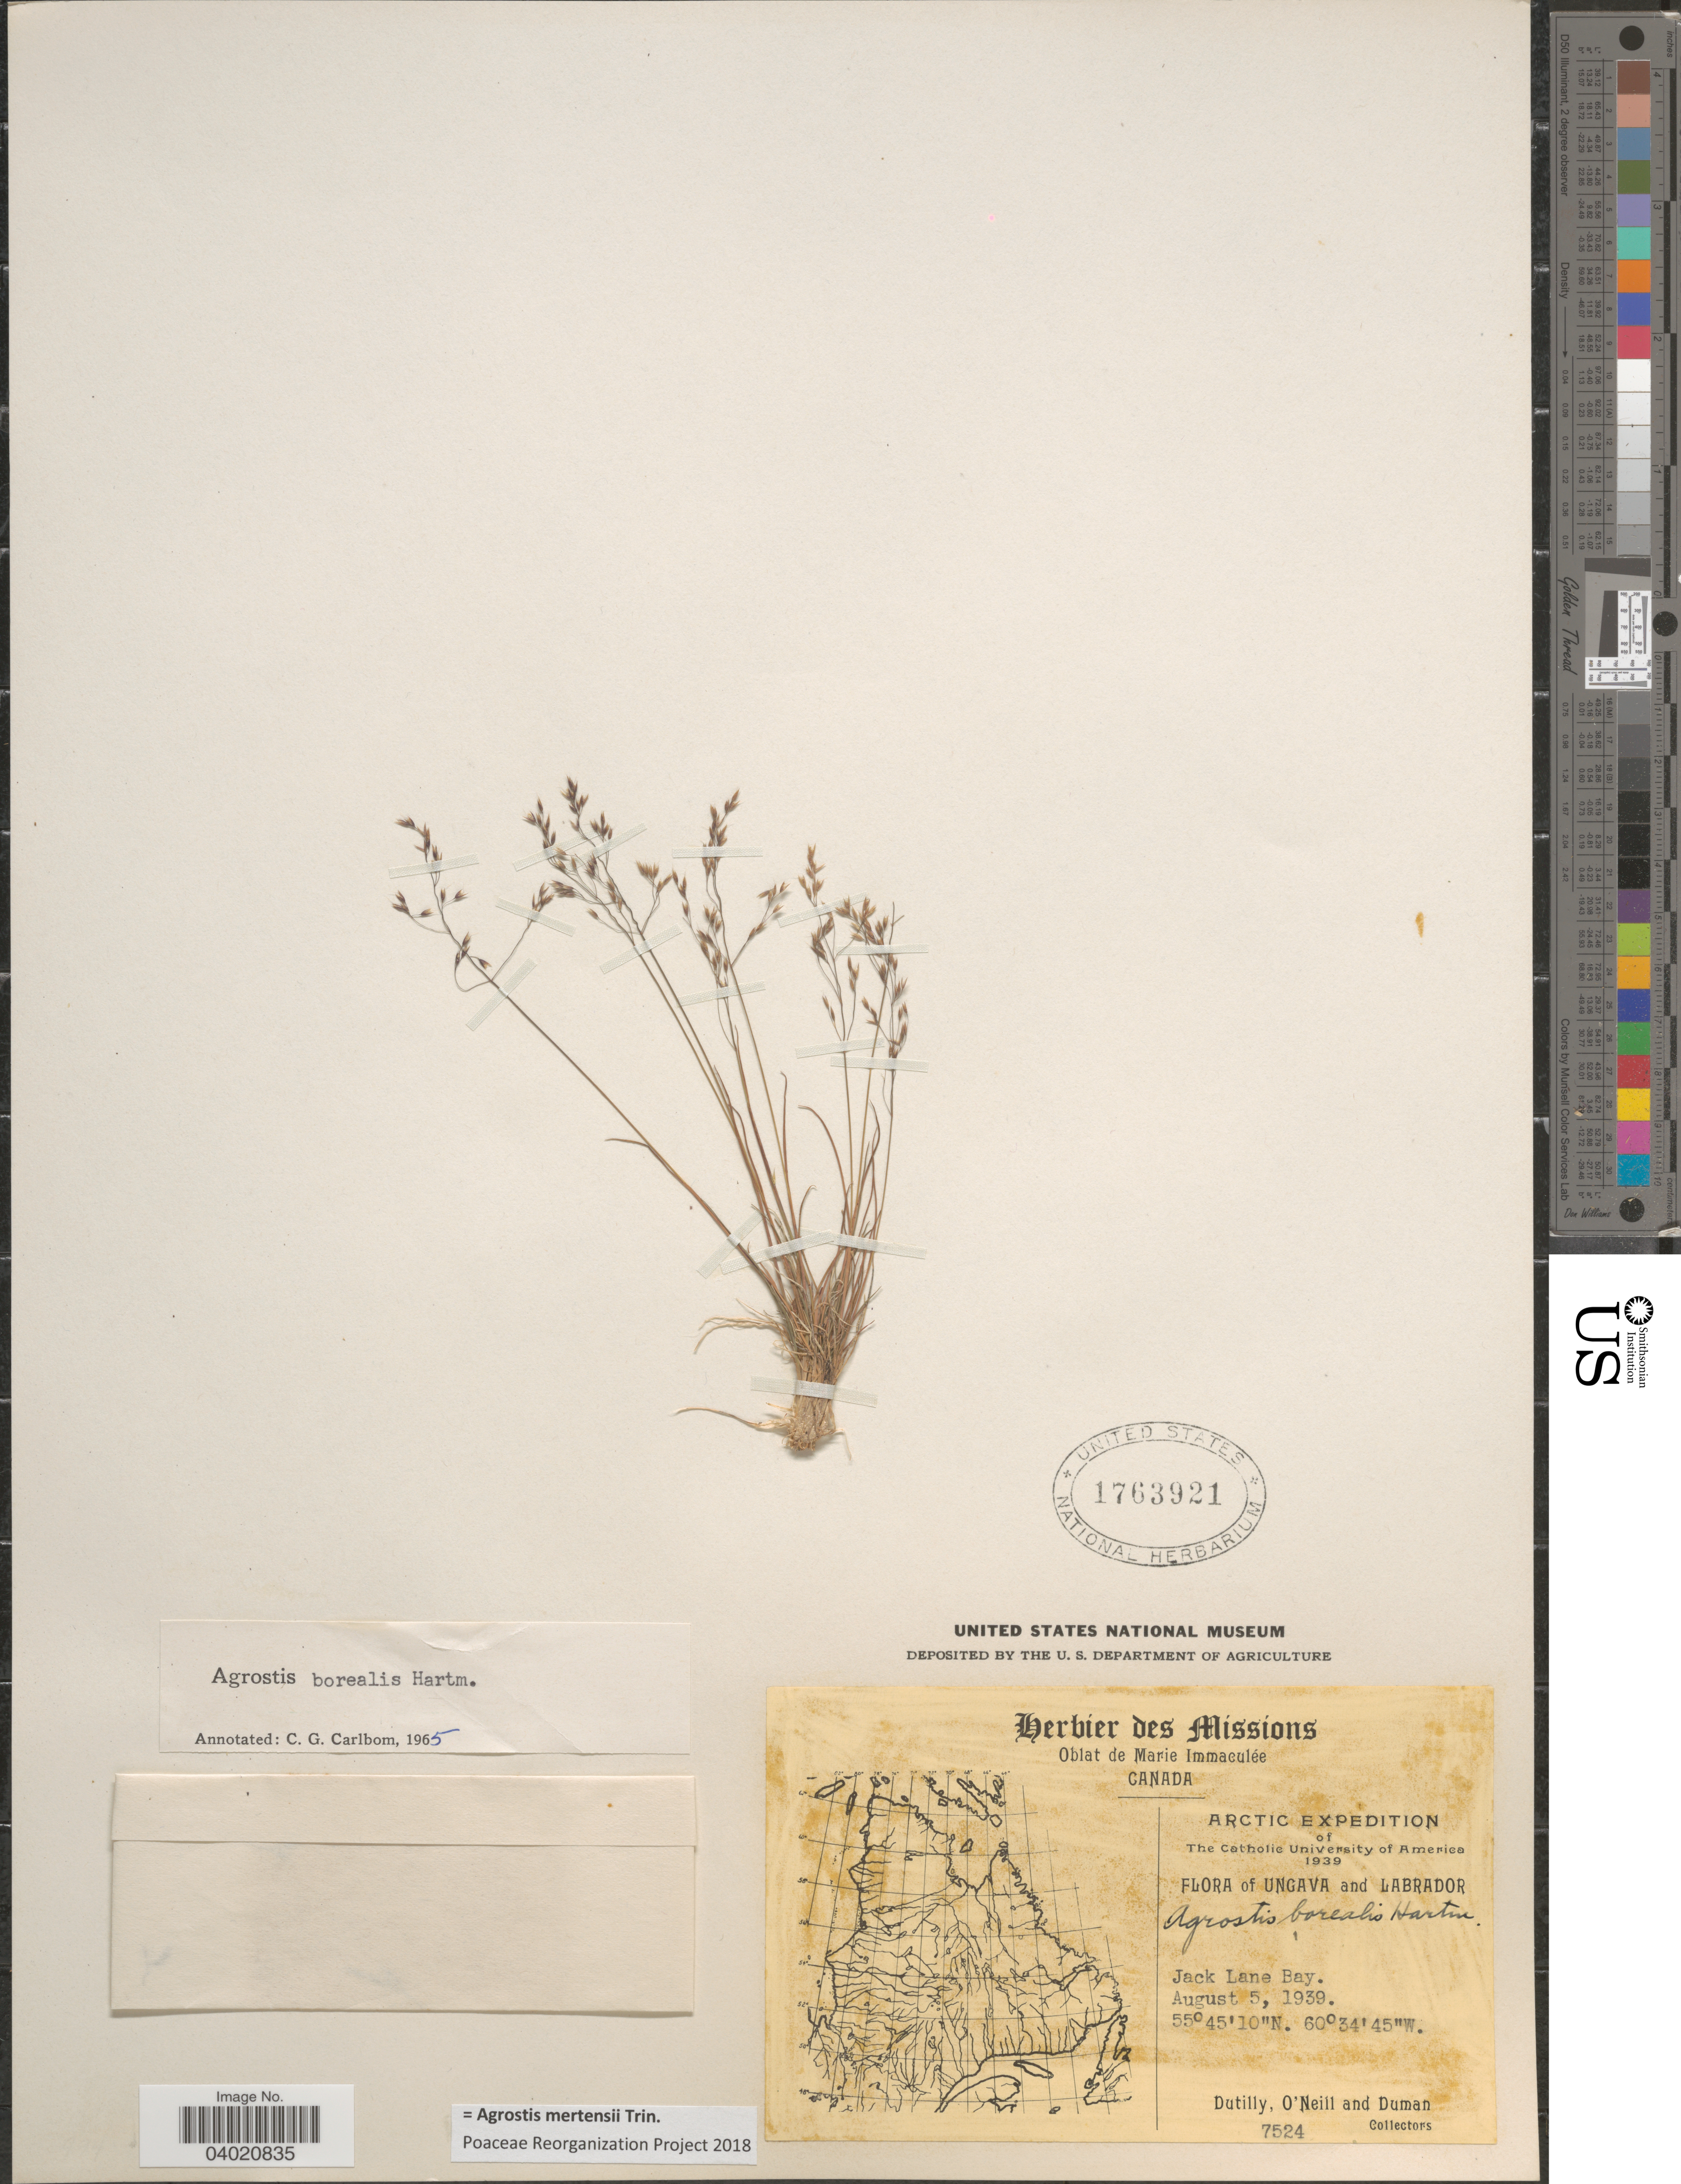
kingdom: Plantae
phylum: Tracheophyta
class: Liliopsida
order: Poales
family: Poaceae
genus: Agrostis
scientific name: Agrostis mertensii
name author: Trin.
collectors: -. Dutilly, O' Neill & -. Duman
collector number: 7524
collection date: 1939-08-05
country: Canada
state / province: Newfoundland and Labrador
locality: Ungava and Labrador. Jack Lane Bay.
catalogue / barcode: US 1763921